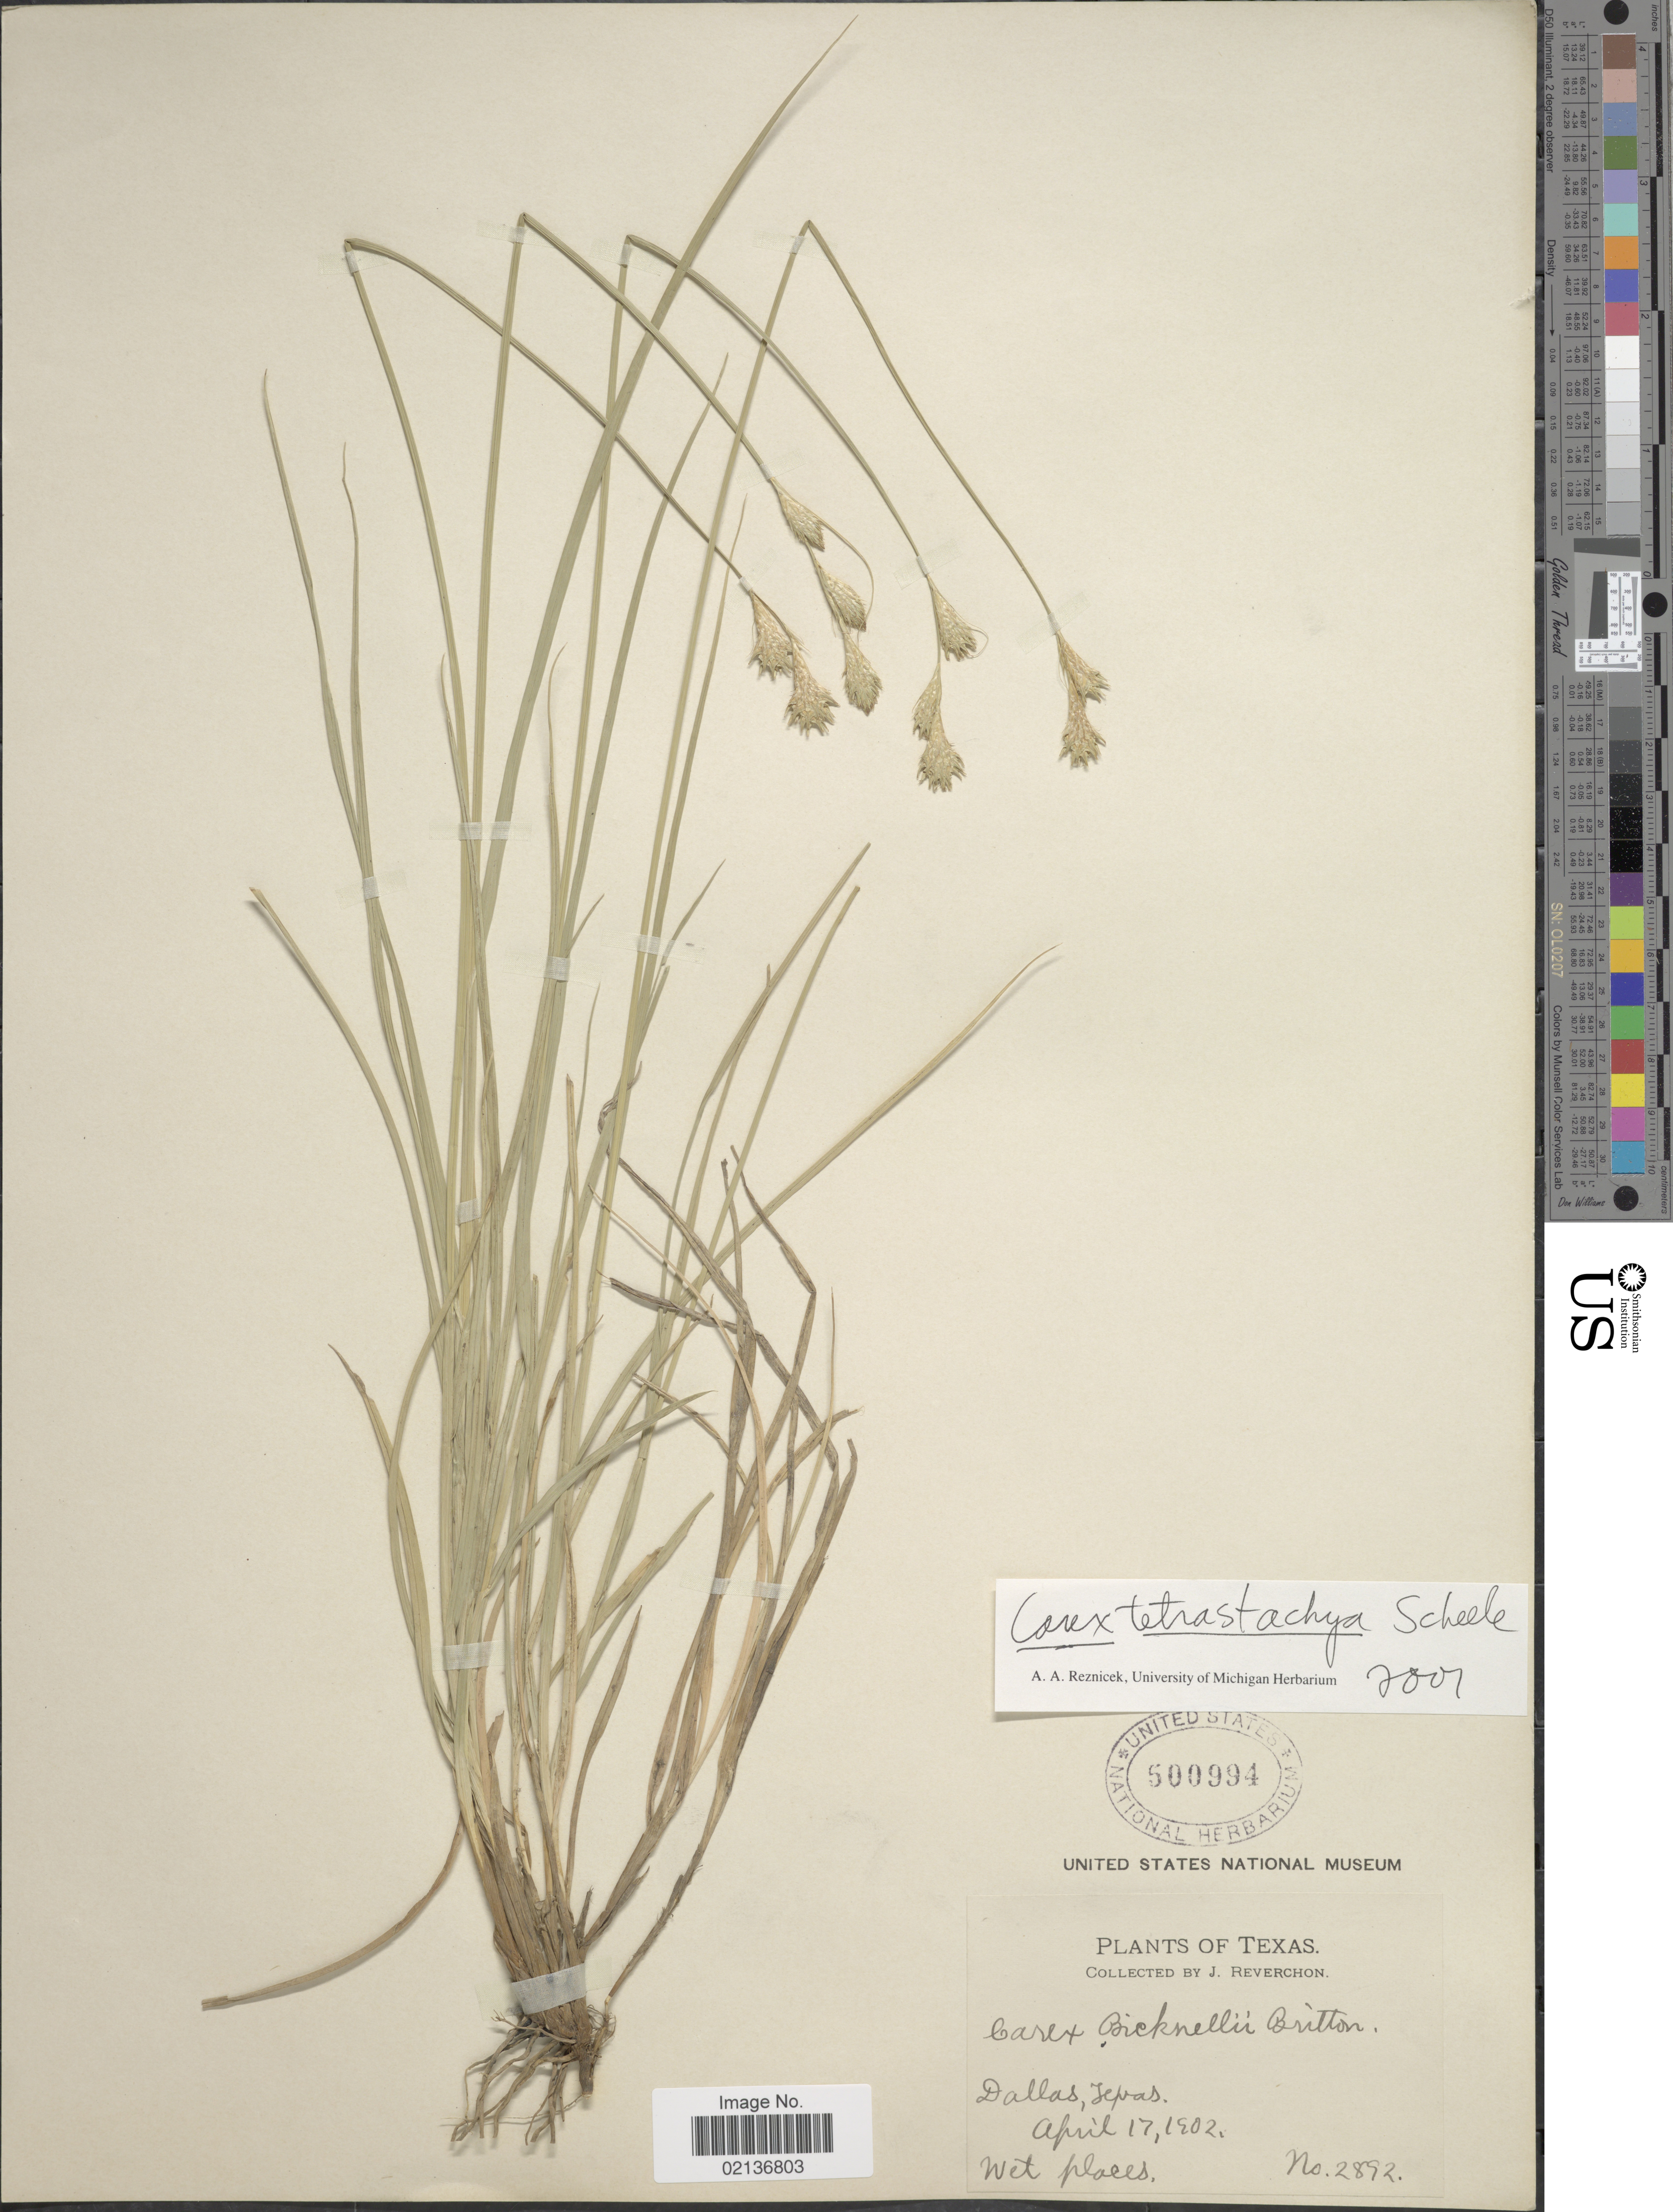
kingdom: Plantae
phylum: Tracheophyta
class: Liliopsida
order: Poales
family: Cyperaceae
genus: Carex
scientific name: Carex tetrastachya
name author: Scheele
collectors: J. Reverchon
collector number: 2892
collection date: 1902-04-17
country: United States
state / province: Texas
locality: Dallas, Texas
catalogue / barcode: US 500994